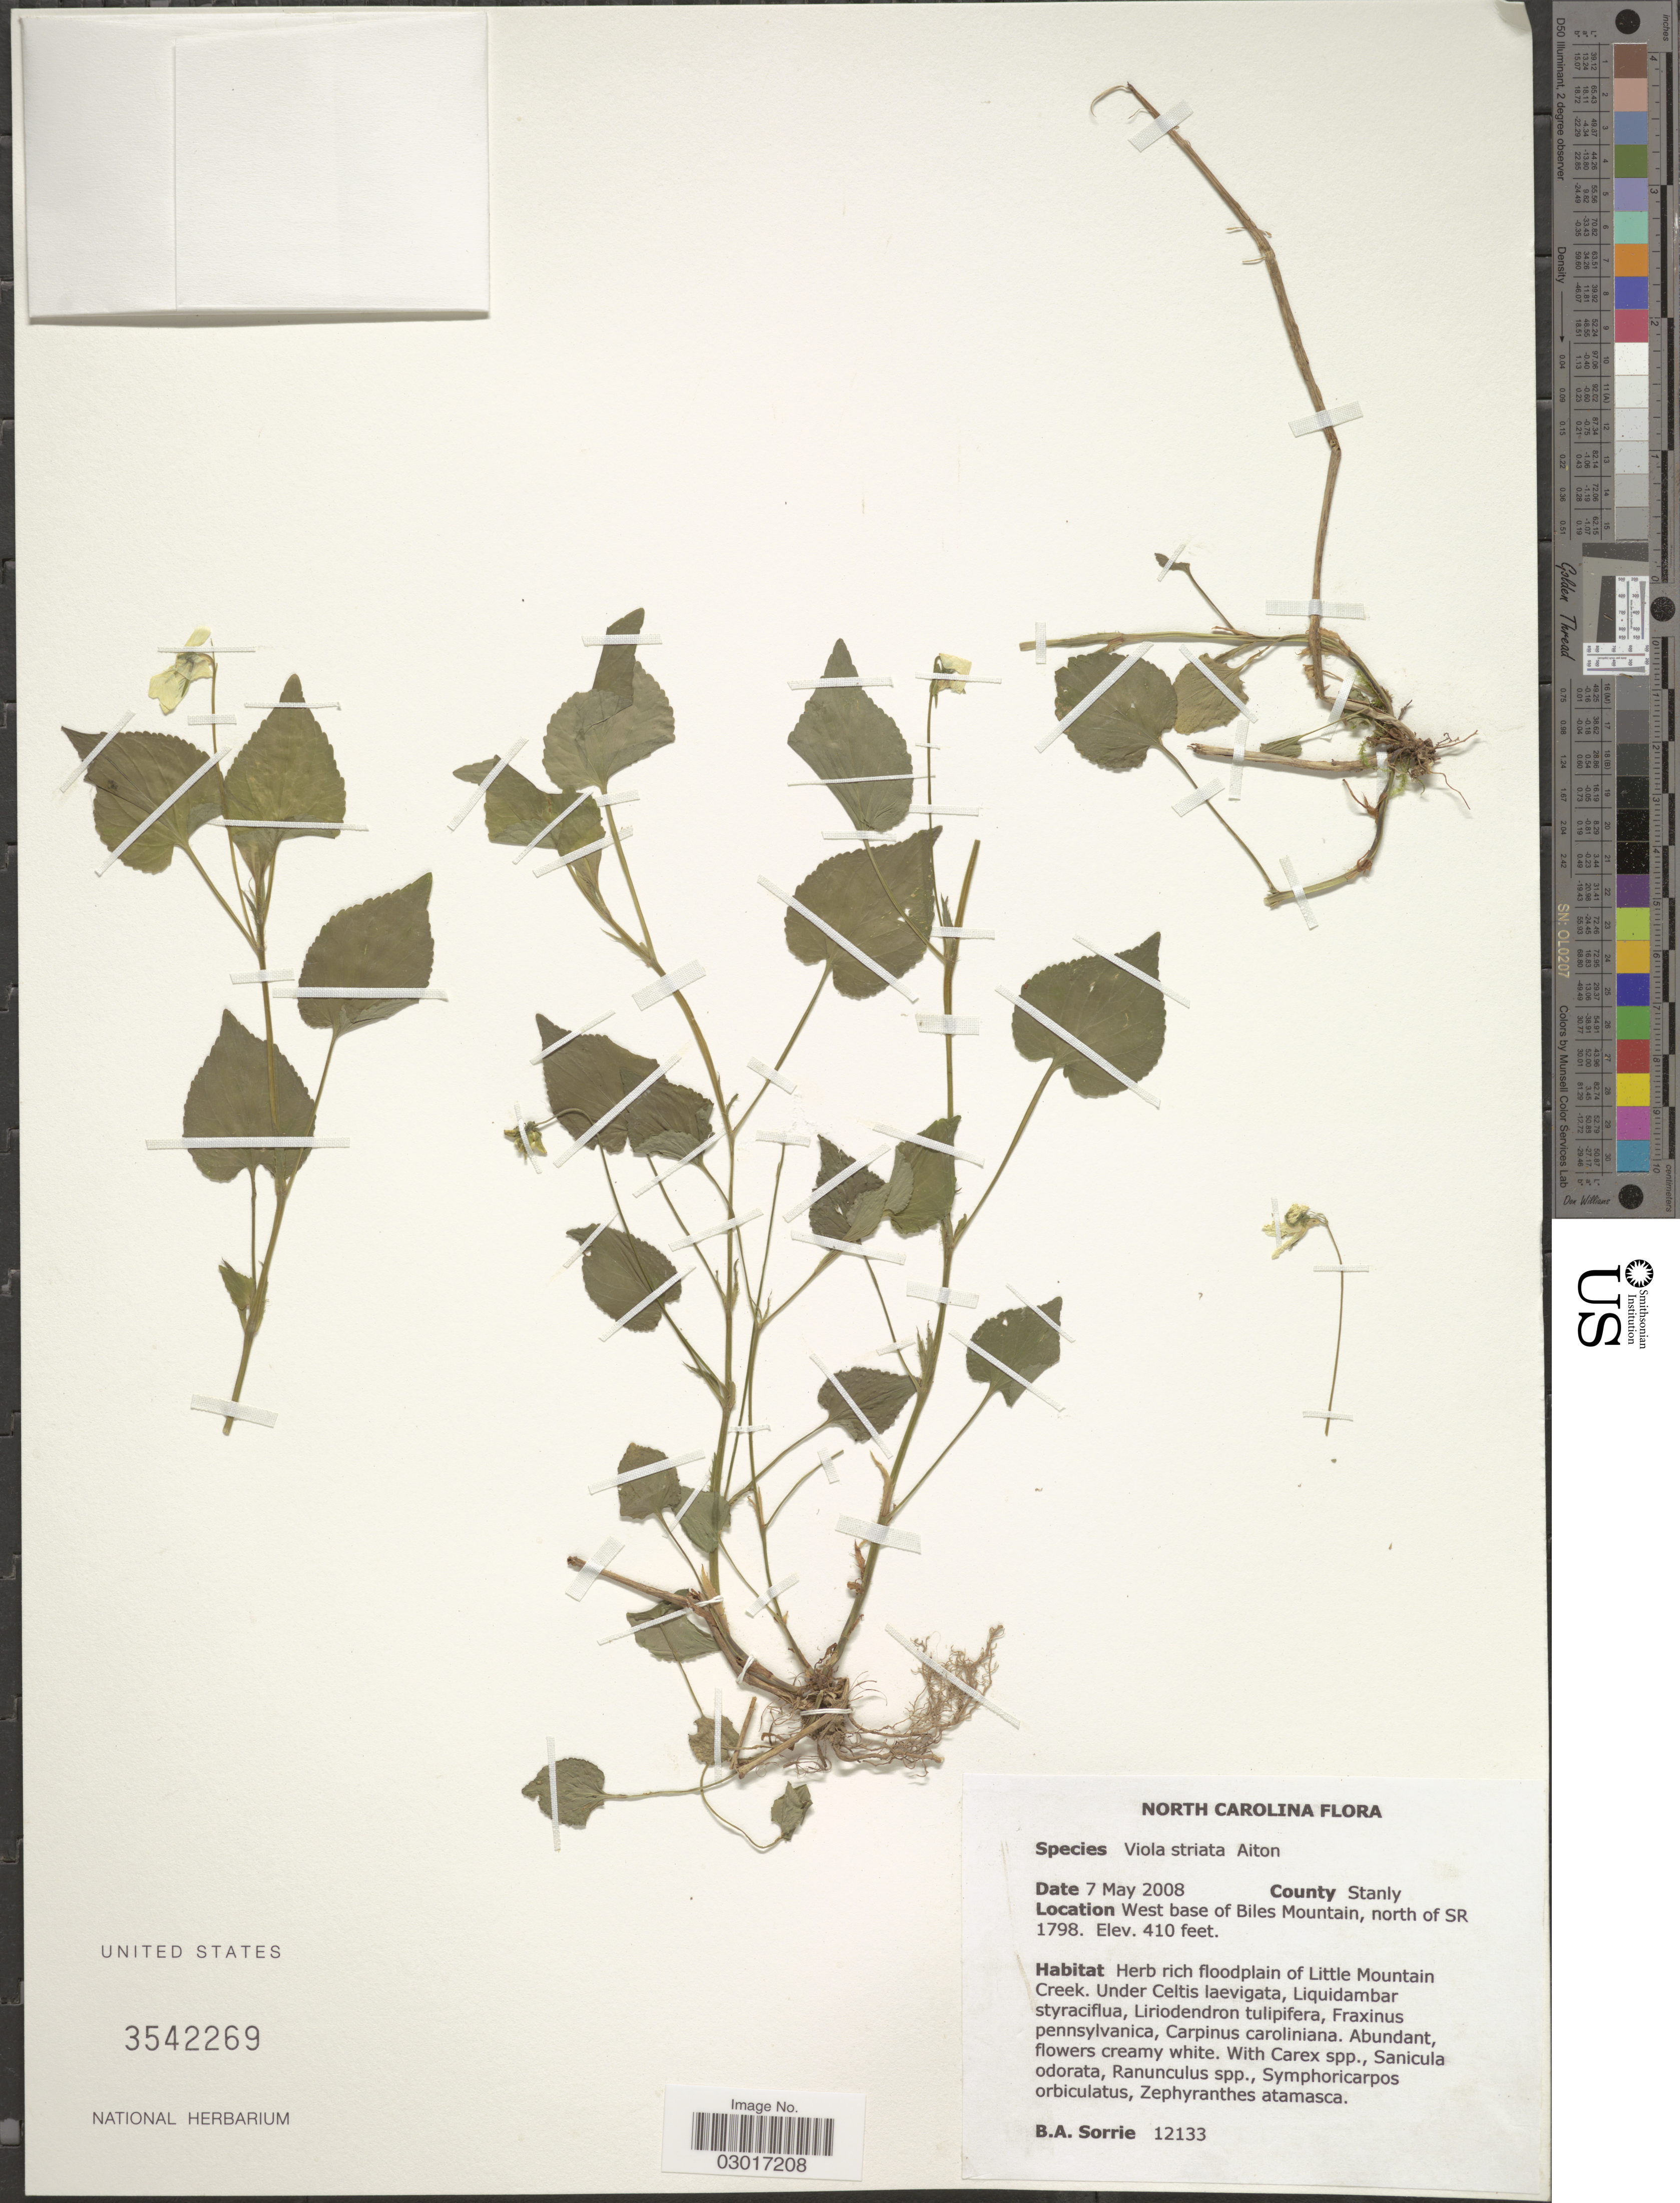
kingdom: Plantae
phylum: Tracheophyta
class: Magnoliopsida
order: Malpighiales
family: Violaceae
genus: Viola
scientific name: Viola striata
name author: Aiton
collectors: B. Sorrie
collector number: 12133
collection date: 2008-05-07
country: United States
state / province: North Carolina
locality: County Stanly. West base of Biles Mountain, north of SR 1798.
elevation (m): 125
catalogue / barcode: US 3542269